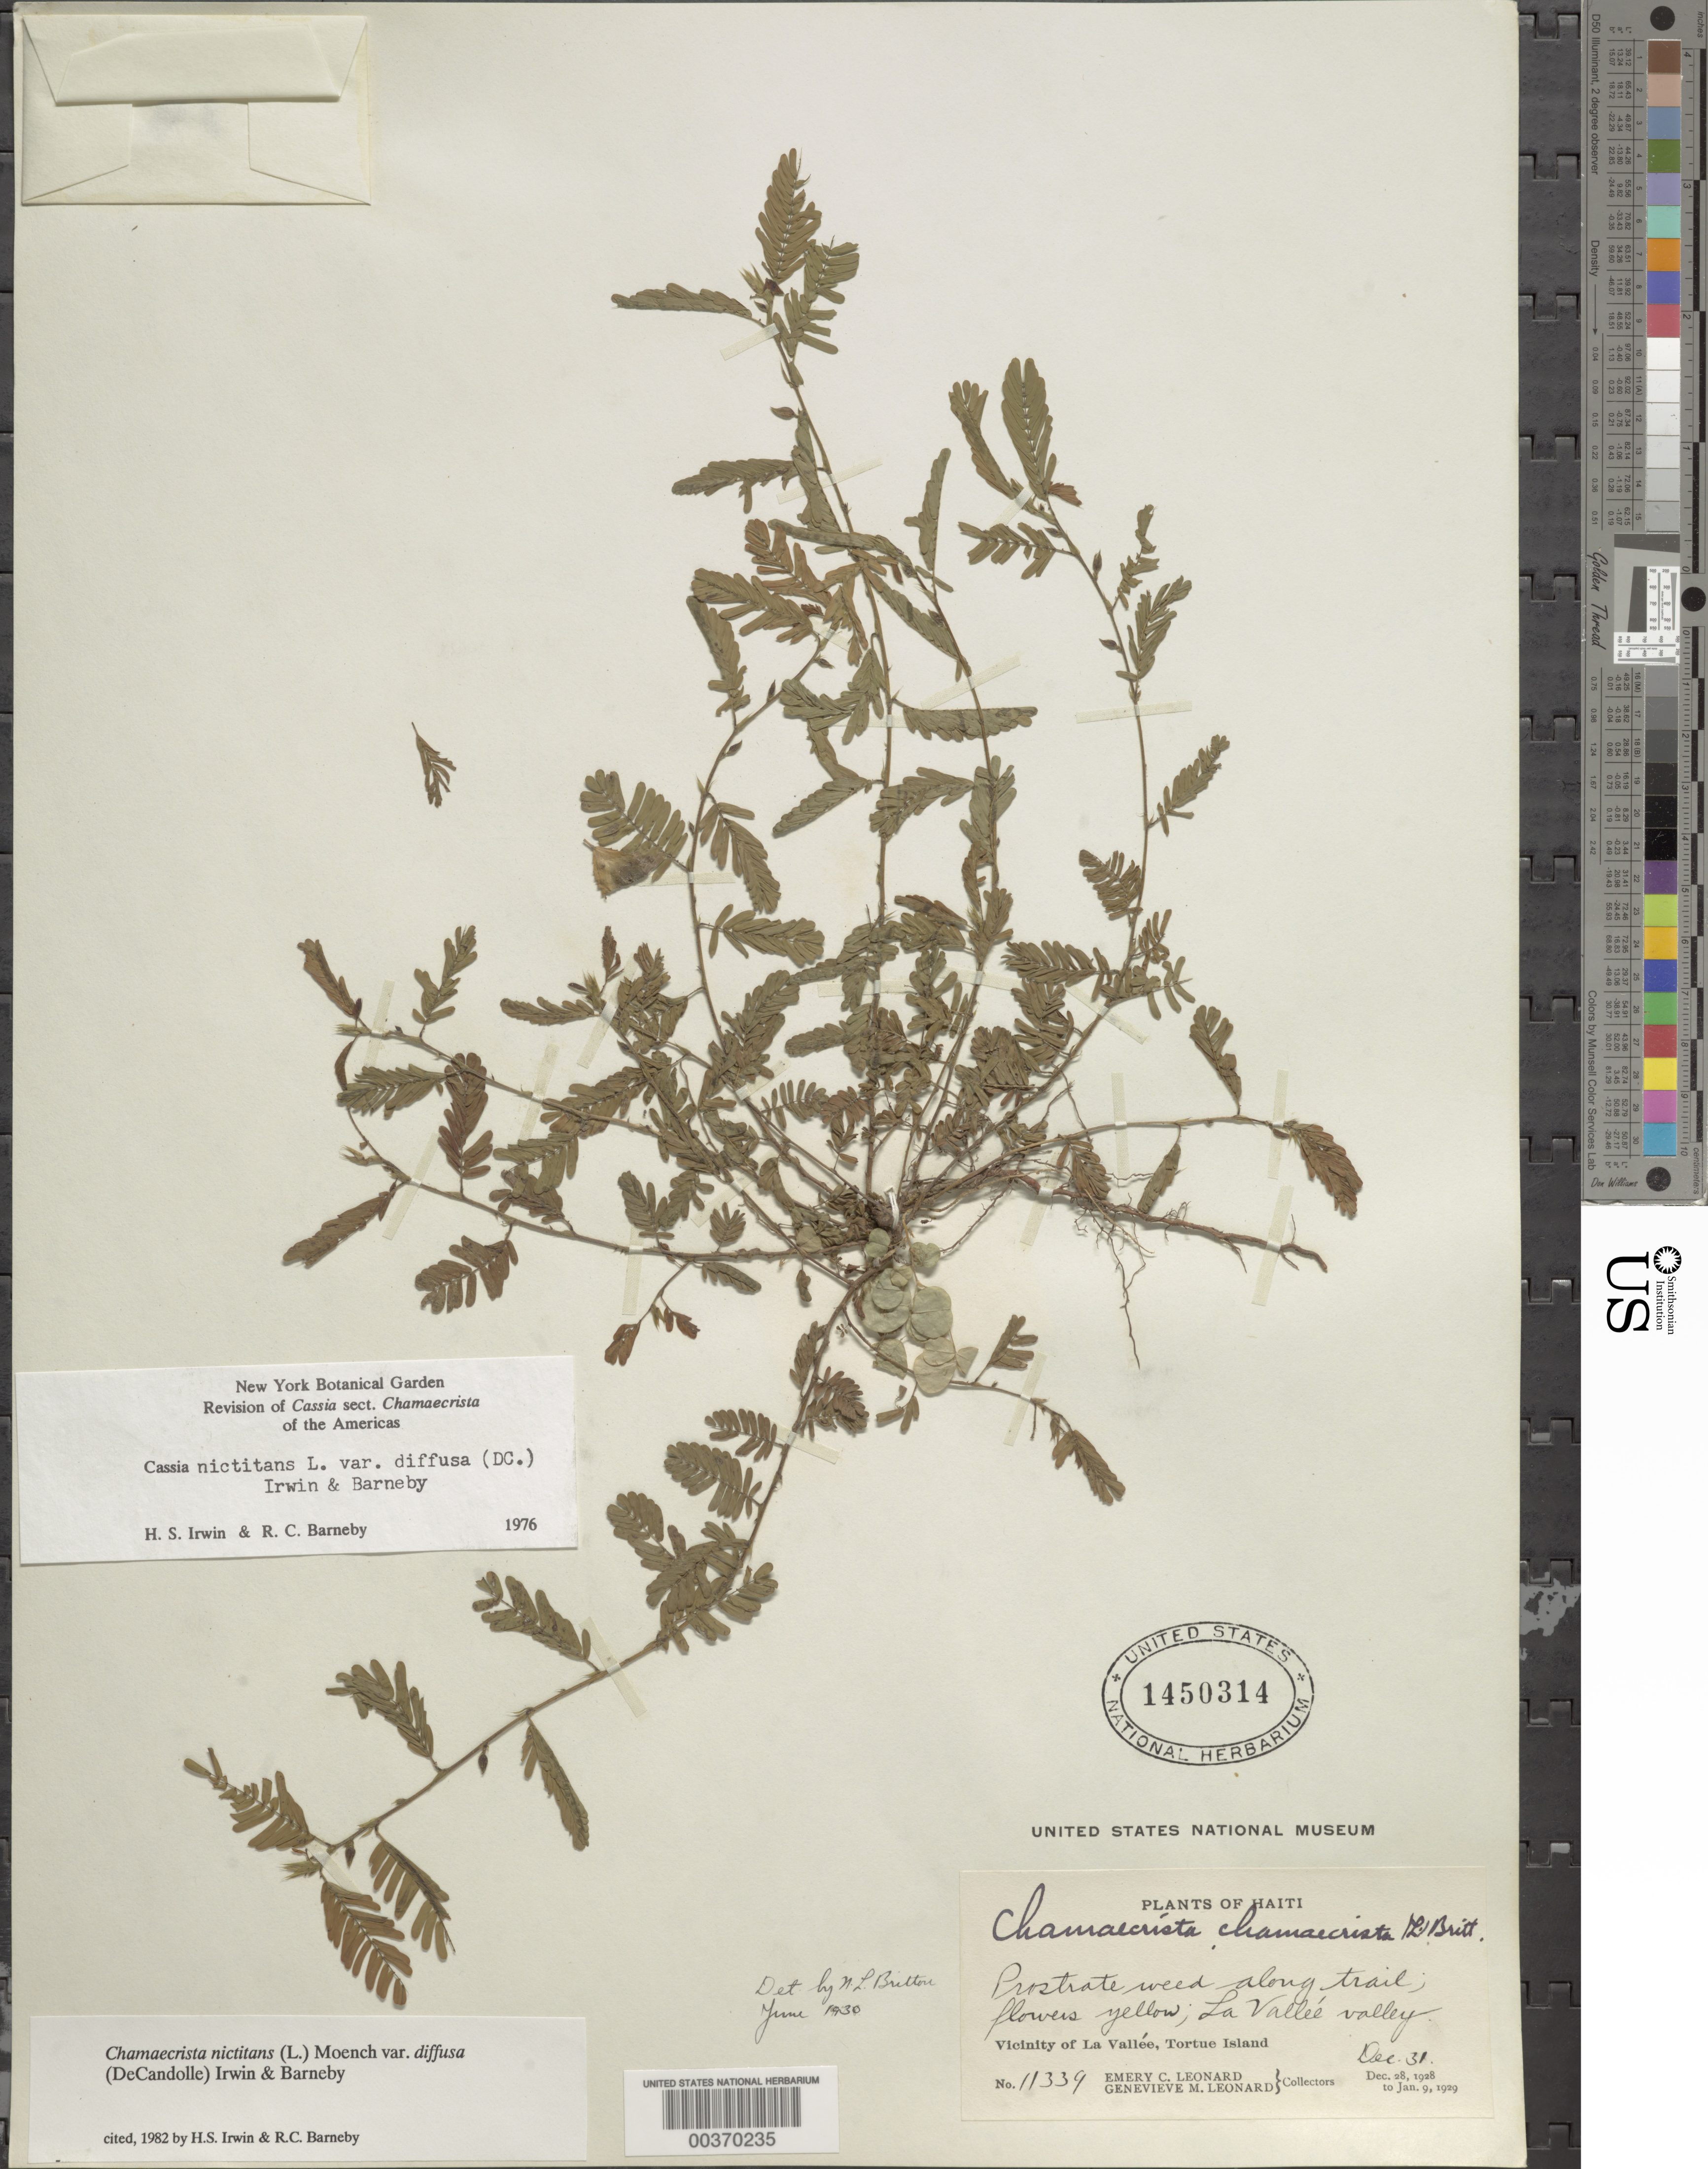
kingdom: Plantae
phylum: Tracheophyta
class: Magnoliopsida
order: Fabales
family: Fabaceae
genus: Chamaecrista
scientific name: Chamaecrista nictitans var. diffusa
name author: (DC.) H.S. Irwin & Barneby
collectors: E. C. Leonard & G. M. Leonard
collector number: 11339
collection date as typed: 31 Dec 1928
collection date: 1928-12-31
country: Haiti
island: Hispaniola Island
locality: La vallee valley; vicinity of la vallee, tortue i.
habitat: Along trail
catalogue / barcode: US 1450314